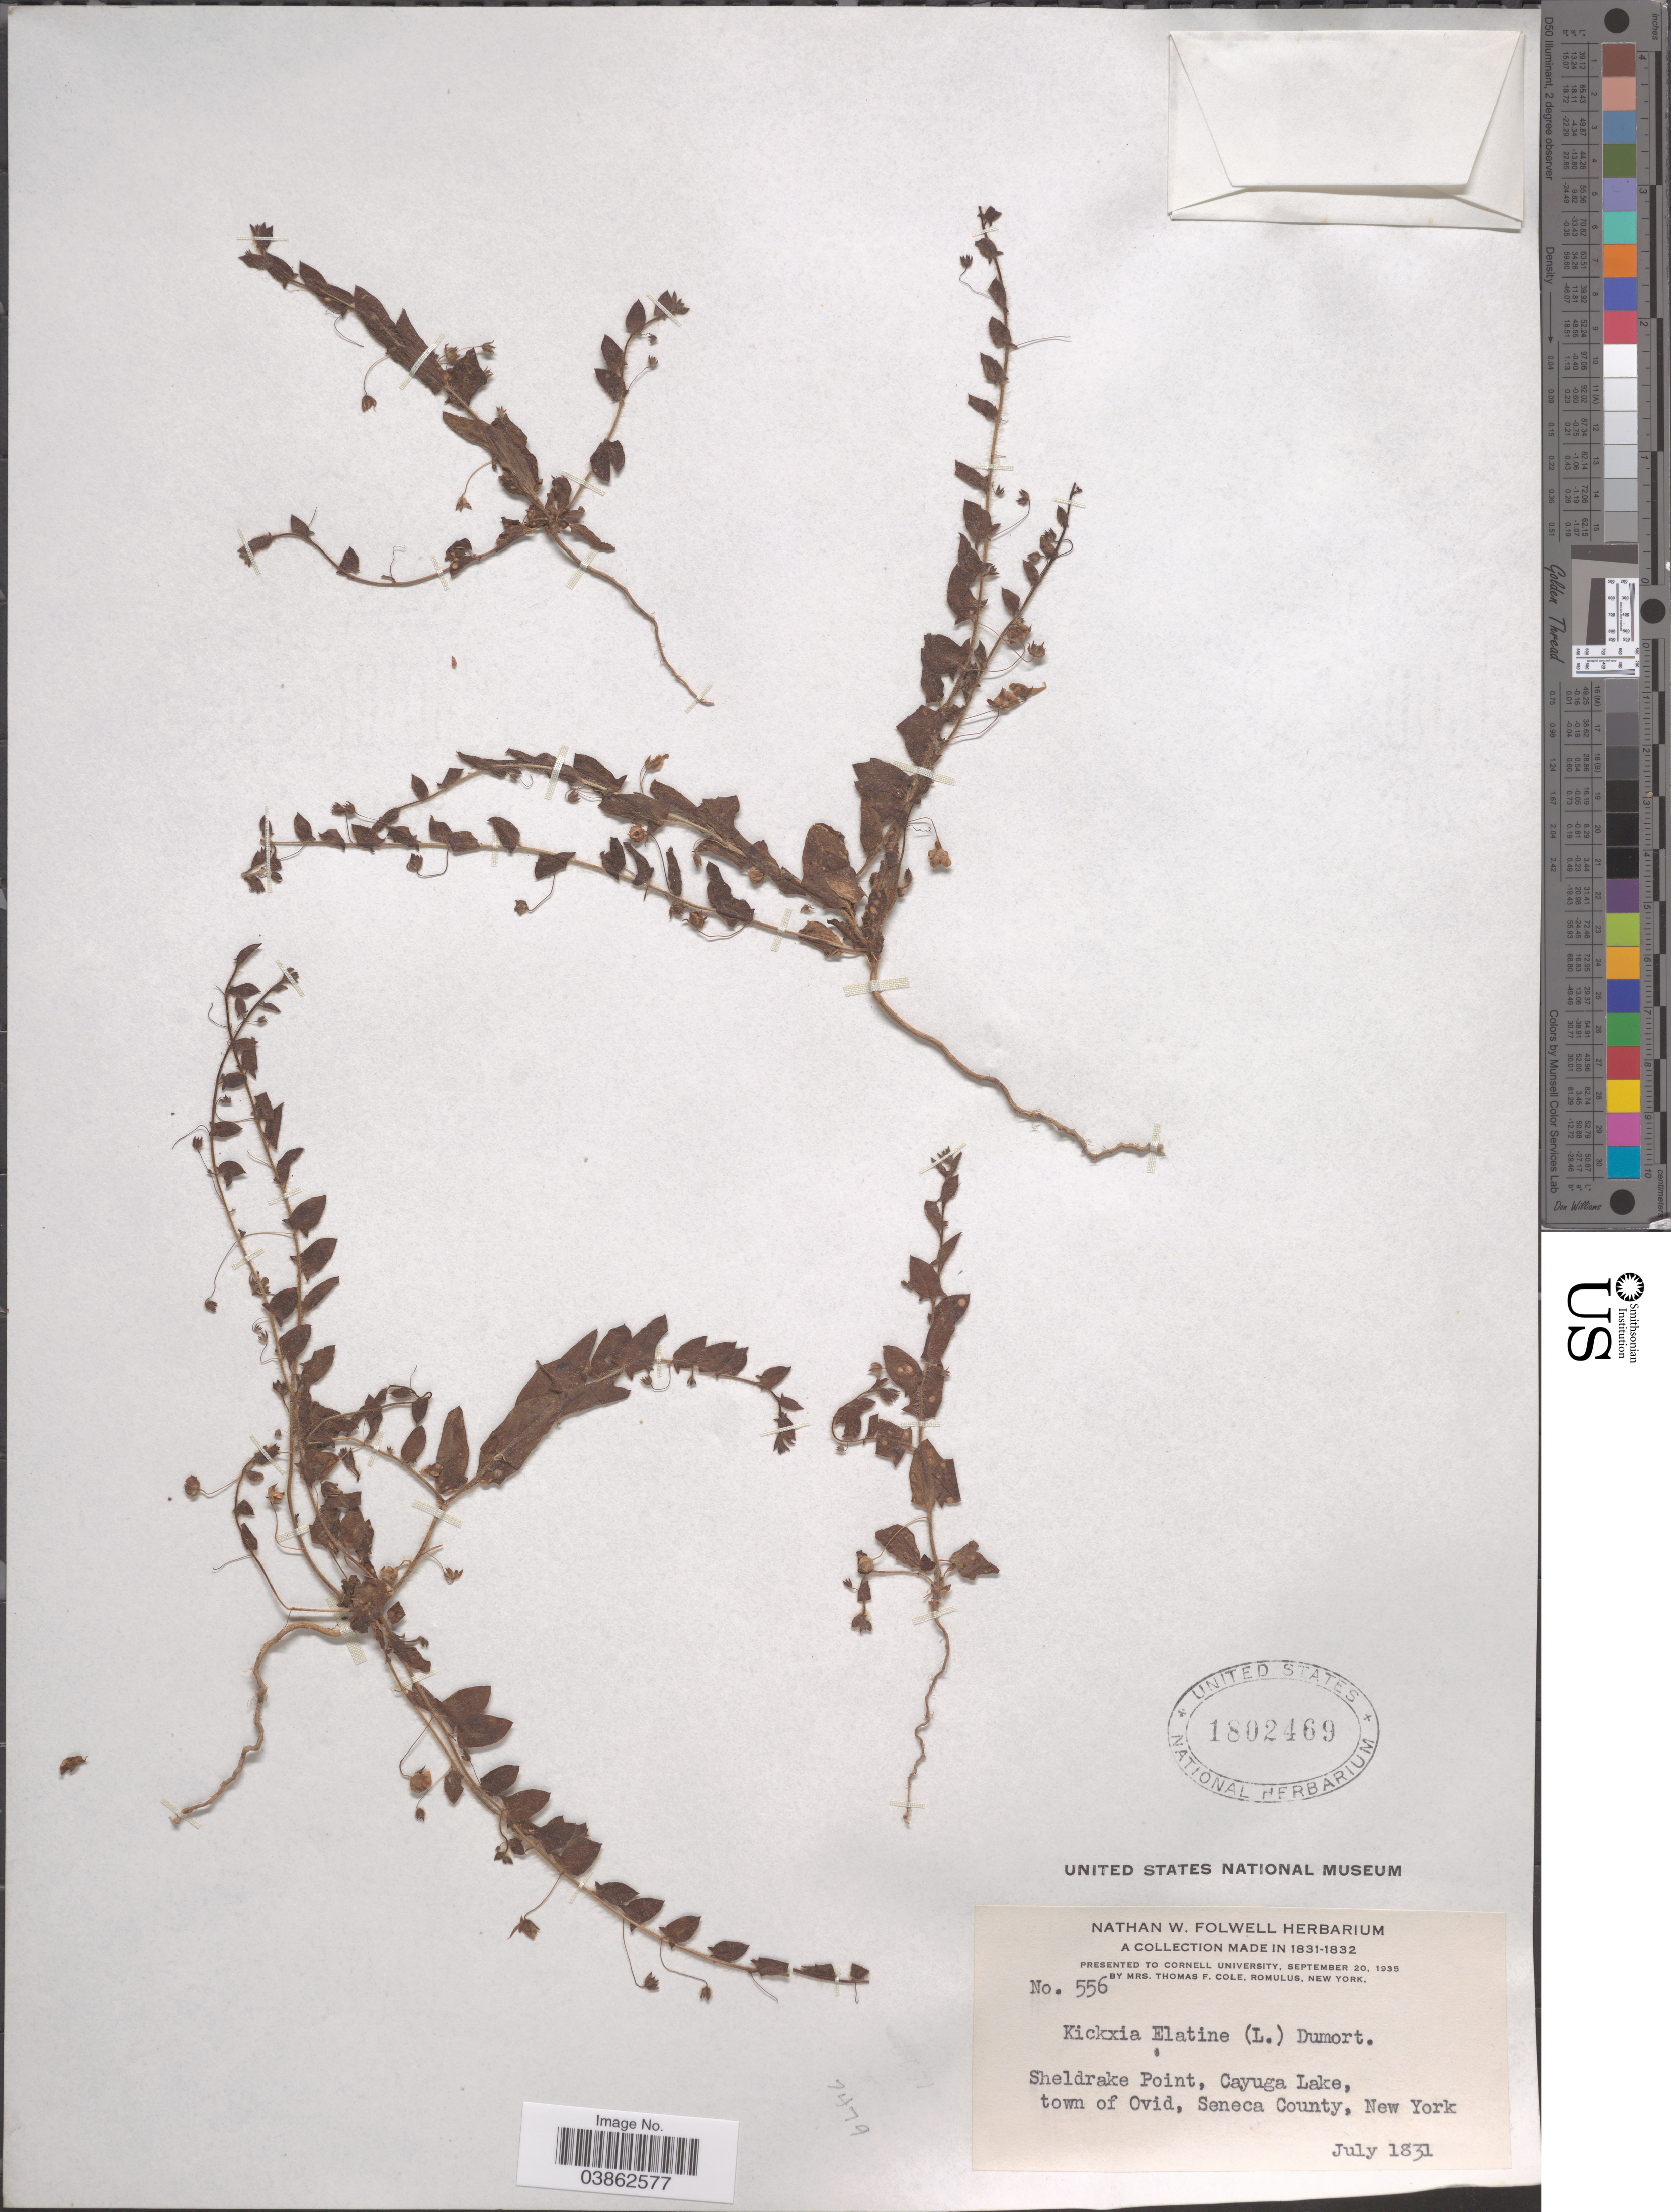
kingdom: Plantae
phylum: Tracheophyta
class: Magnoliopsida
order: Lamiales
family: Plantaginaceae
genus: Kickxia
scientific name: Kickxia elatine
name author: (L.) Dumort.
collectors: T. Cole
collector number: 556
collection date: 1831-07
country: United States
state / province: New York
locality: Sheldrake Point, Cayuga Lake, town of Ovid, Seneca County.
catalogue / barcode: US 1802469